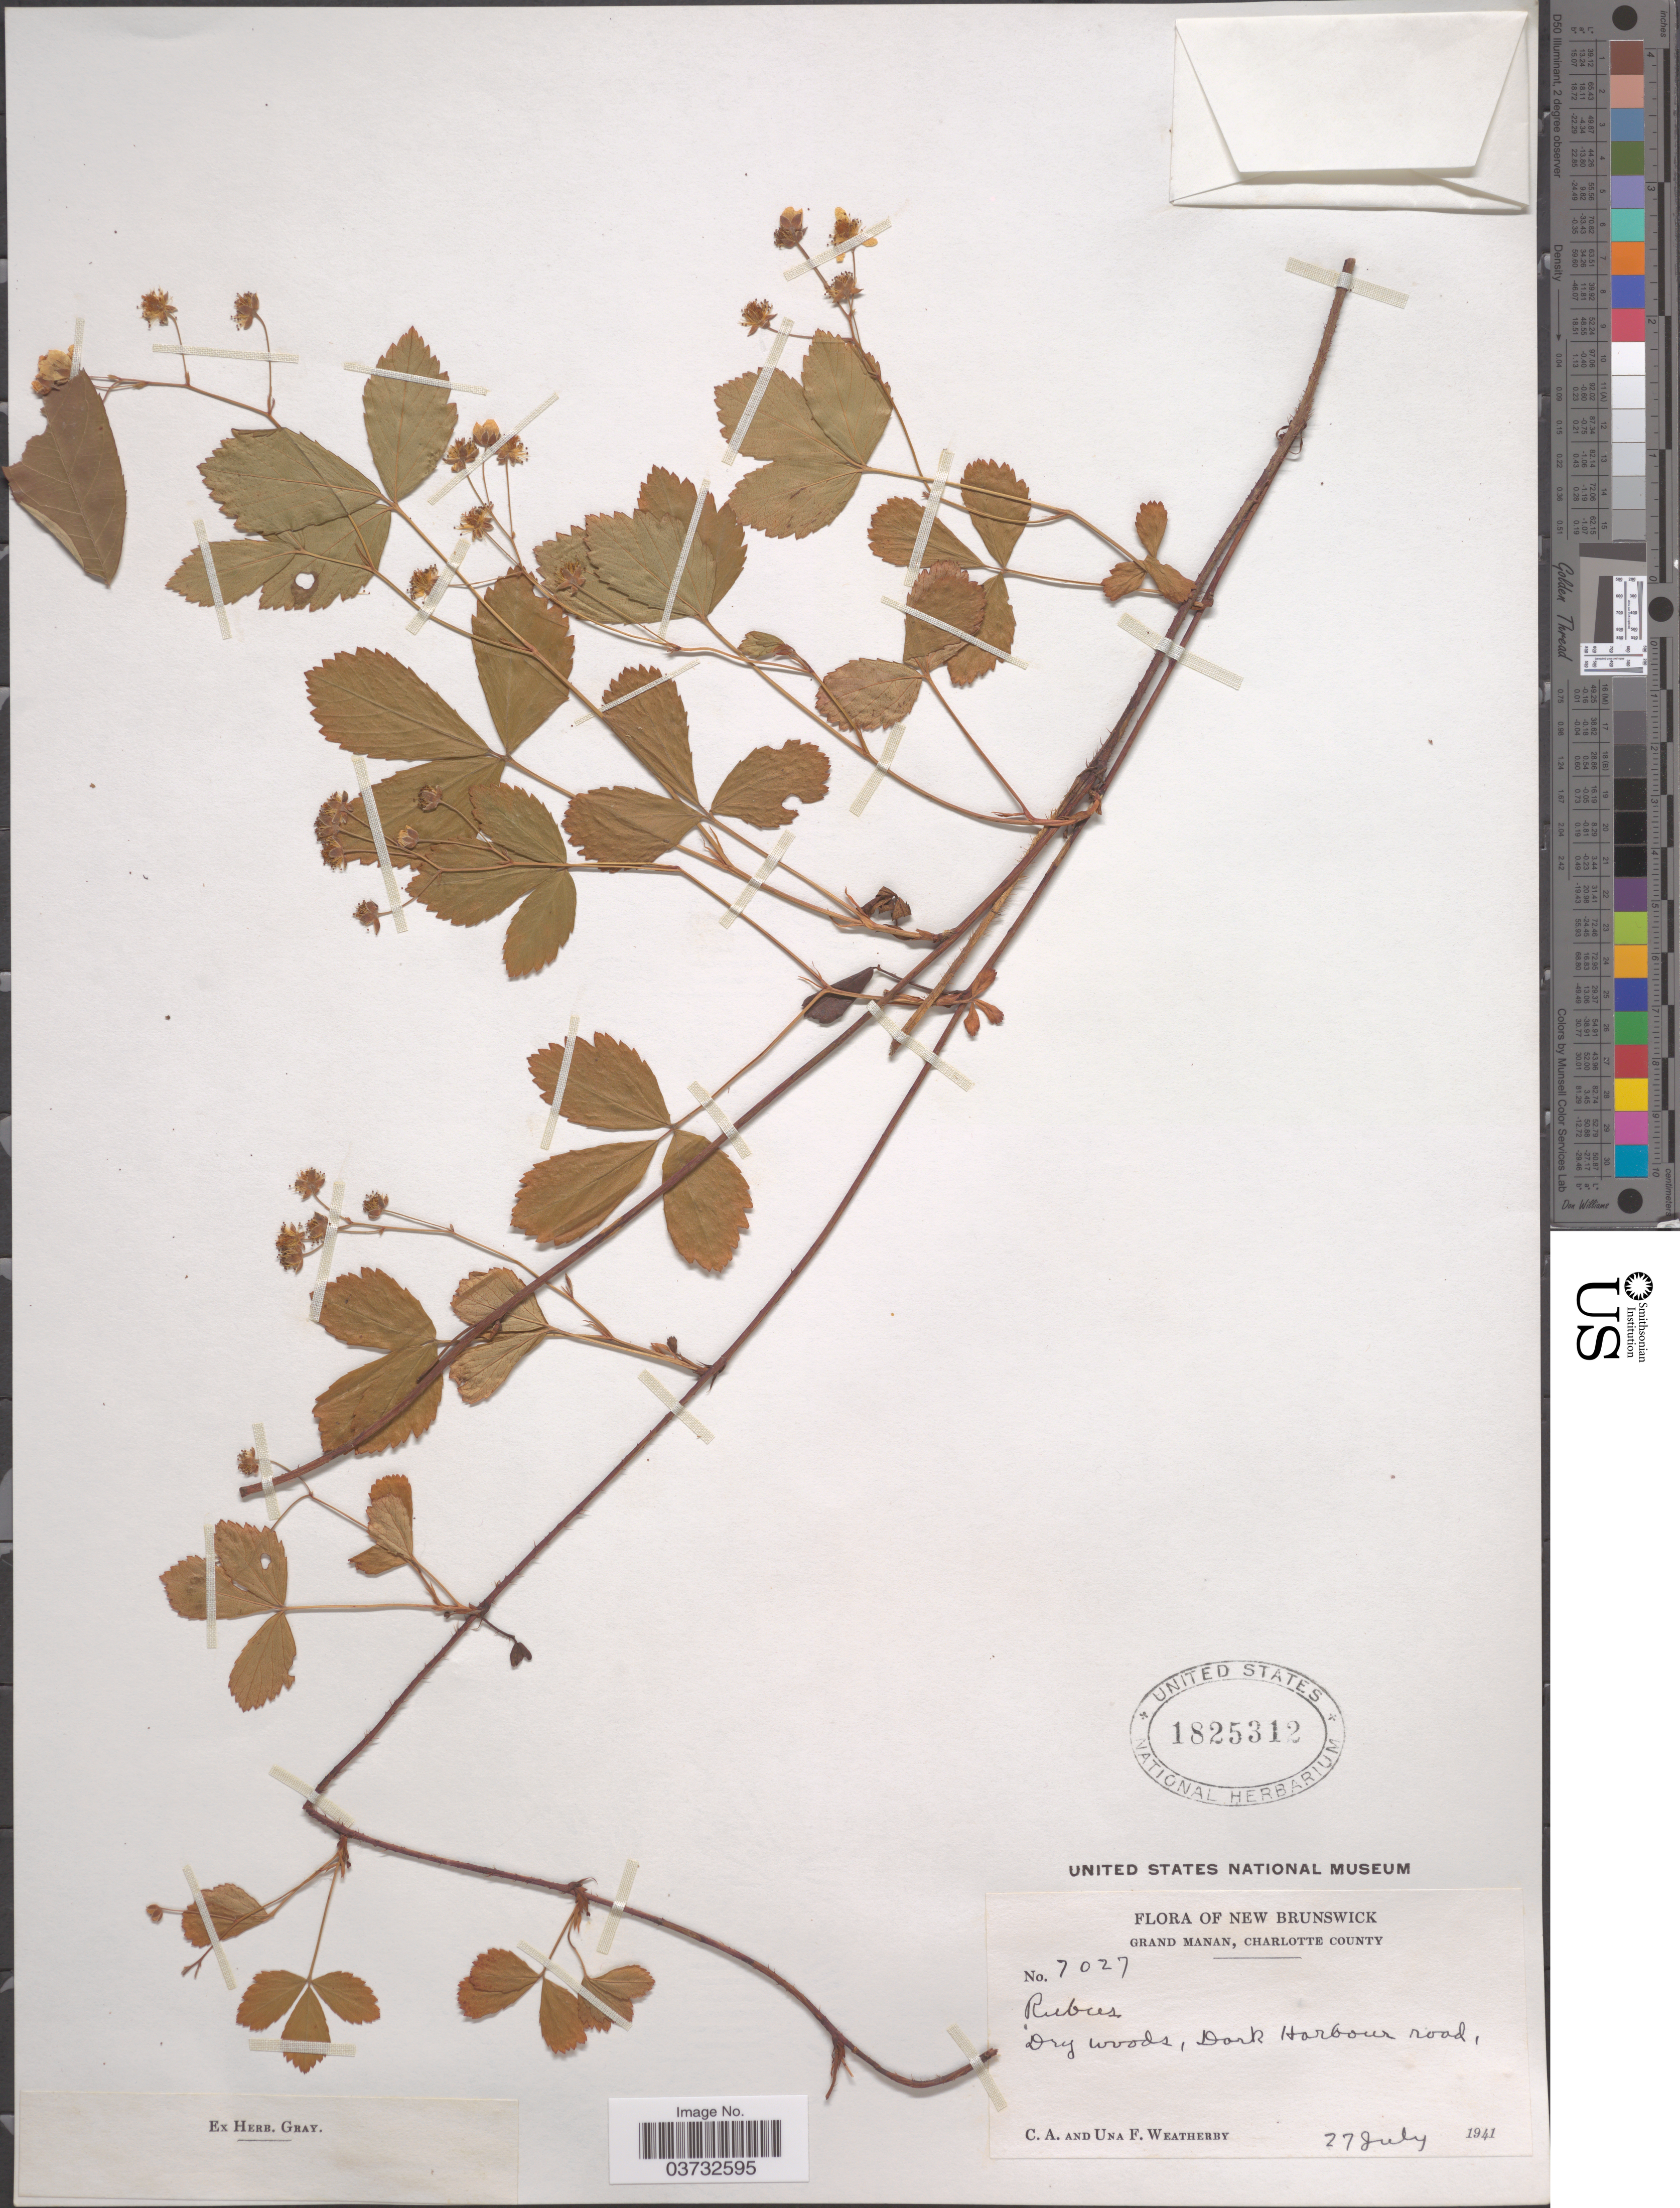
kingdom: Plantae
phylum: Tracheophyta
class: Magnoliopsida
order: Rosales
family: Rosaceae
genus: Rubus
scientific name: Rubus sp.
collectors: C. A. Weatherby & U. Weatherby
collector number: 7027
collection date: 1941-07-27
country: Canada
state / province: New Brunswick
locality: Grand Manan, Charlotte County. Dark Harbour road.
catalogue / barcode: US 1825312